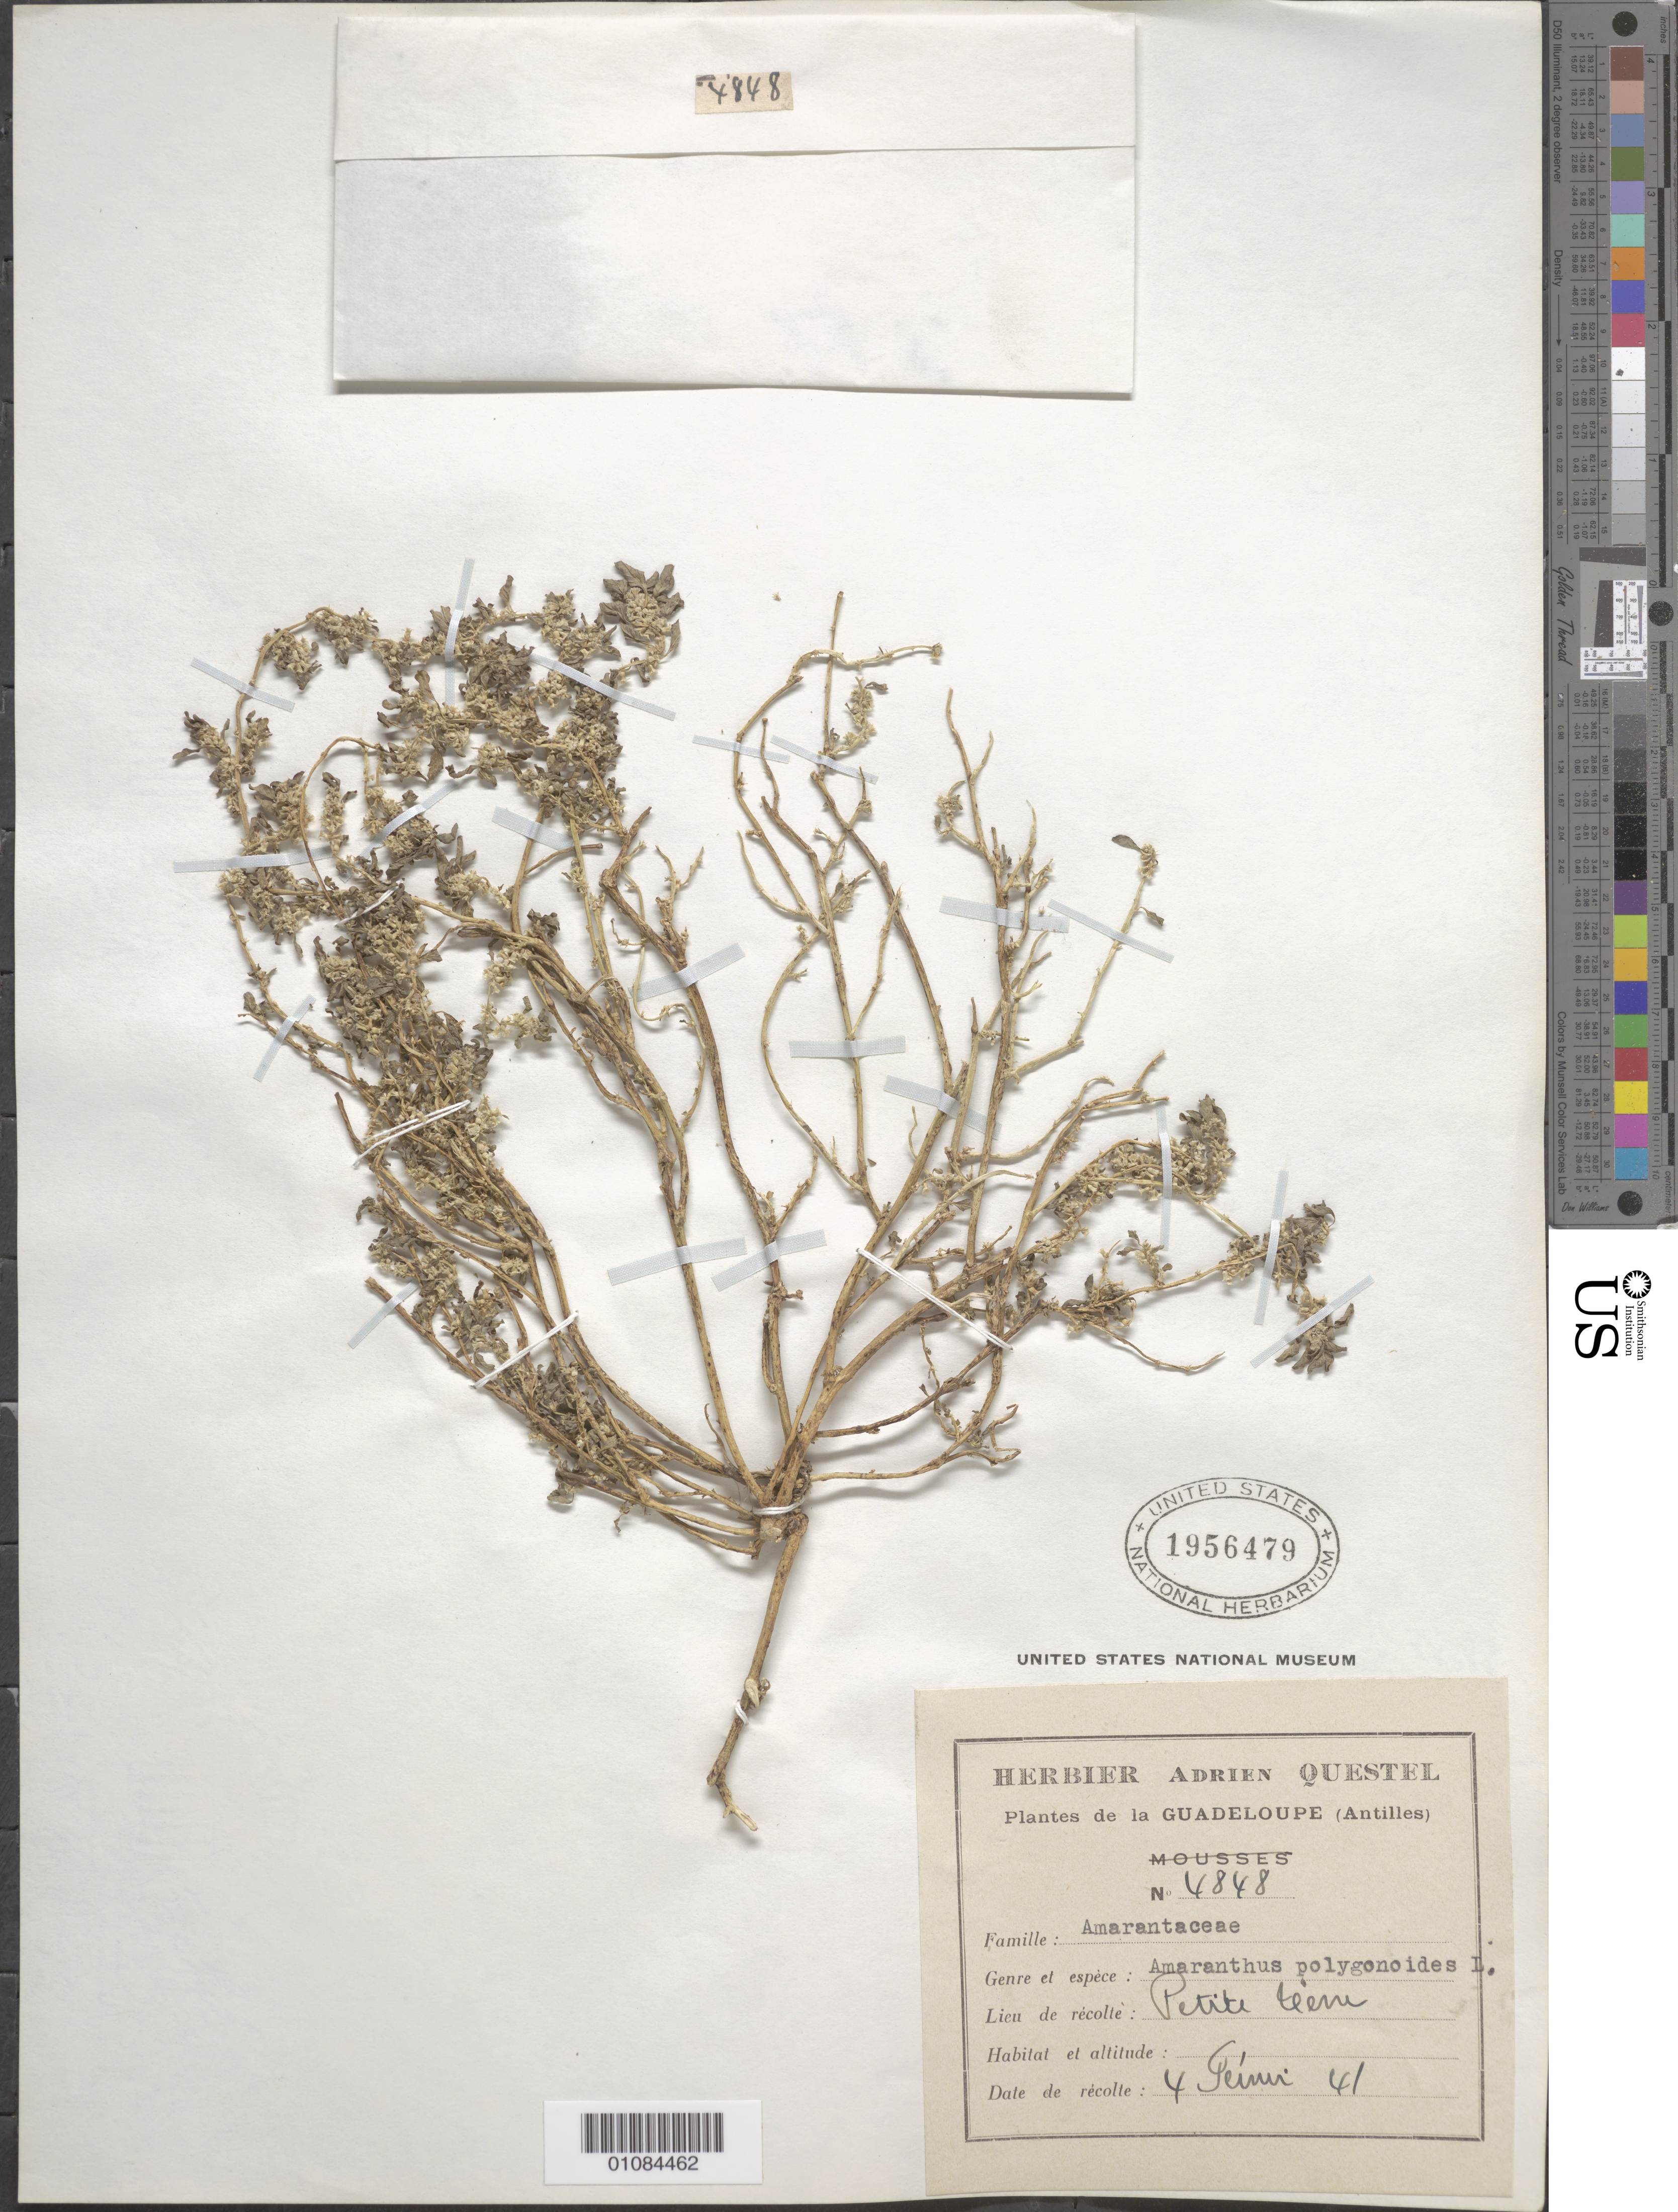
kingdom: Plantae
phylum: Tracheophyta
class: Magnoliopsida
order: Caryophyllales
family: Amaranthaceae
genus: Amaranthus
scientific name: Amaranthus polygonoides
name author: L.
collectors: A. Questel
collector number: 4848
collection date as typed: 04 Feb 1941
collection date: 1941-02-04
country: Guadeloupe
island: Petite Terre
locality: Petite Alene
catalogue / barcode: US 1956469